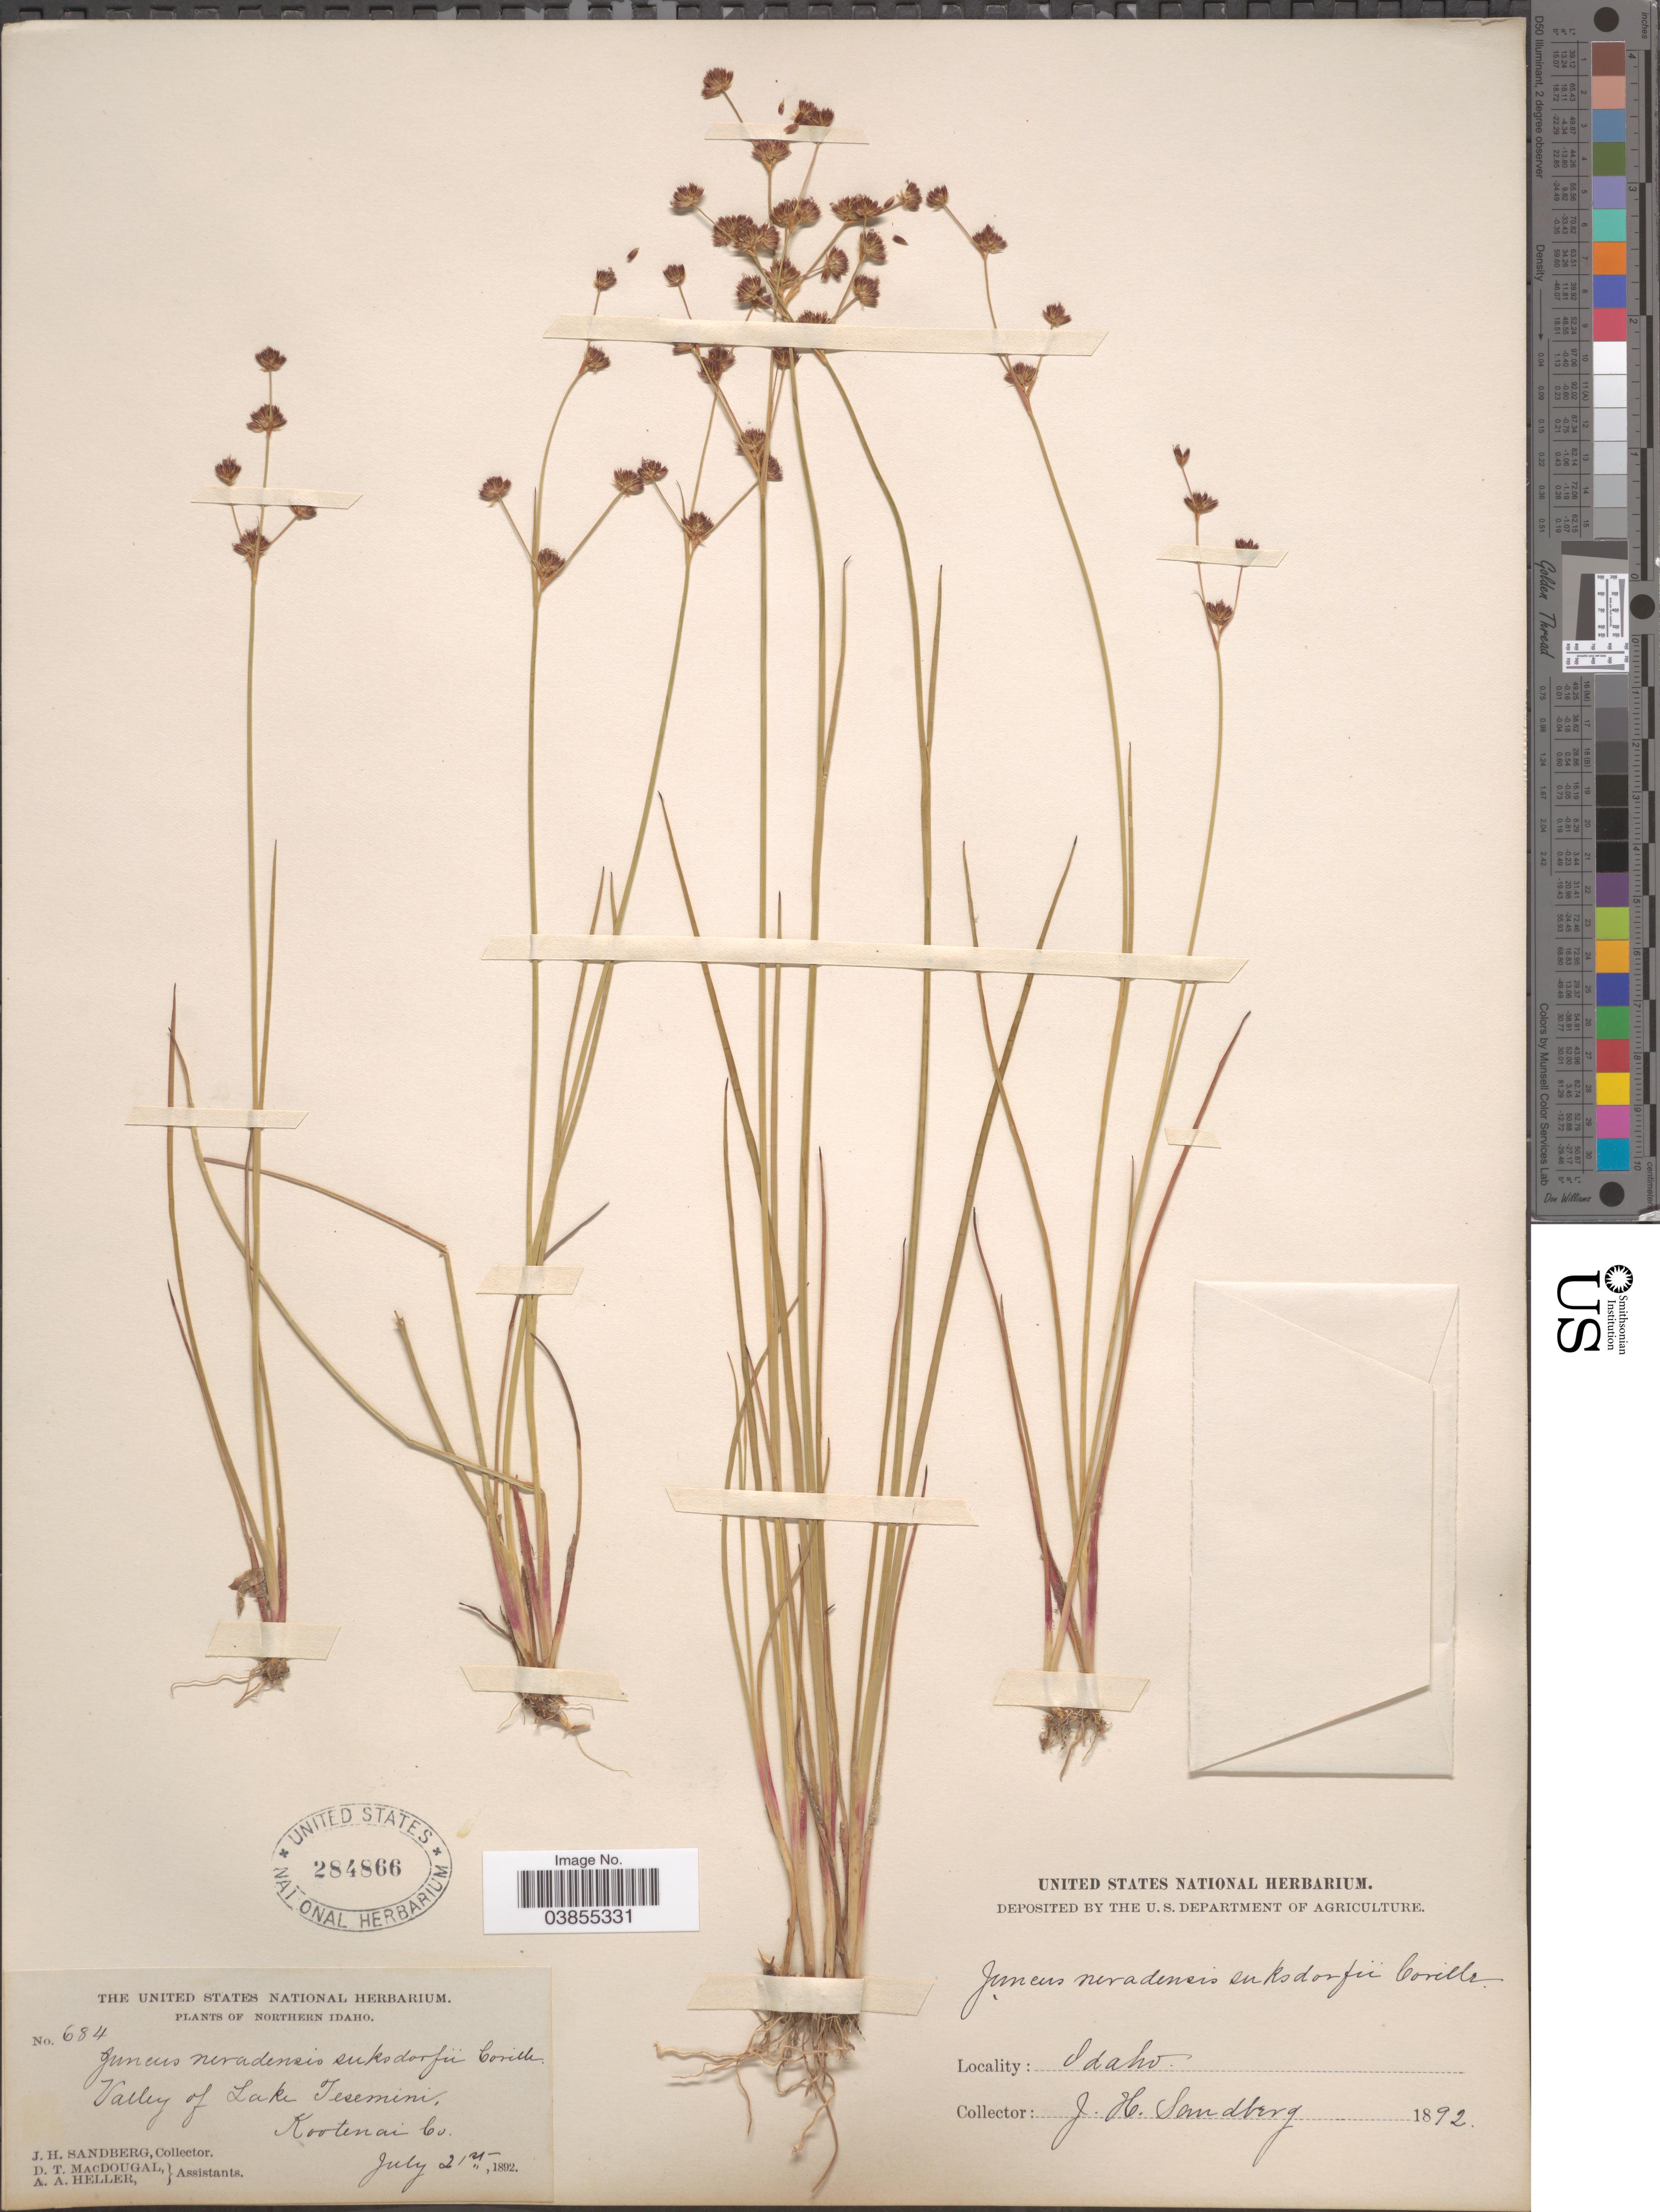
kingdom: Plantae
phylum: Tracheophyta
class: Liliopsida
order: Poales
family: Juncaceae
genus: Juncus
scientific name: Juncus nevadensis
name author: S. Watson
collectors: J. H. Sandberg, D. T. MacDougal & A. A. Heller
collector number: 684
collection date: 1892-07-21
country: United States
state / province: Idaho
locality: Northern Idaho. Valley of Lake Tesemini, Kootenai Co.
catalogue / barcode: US 284866